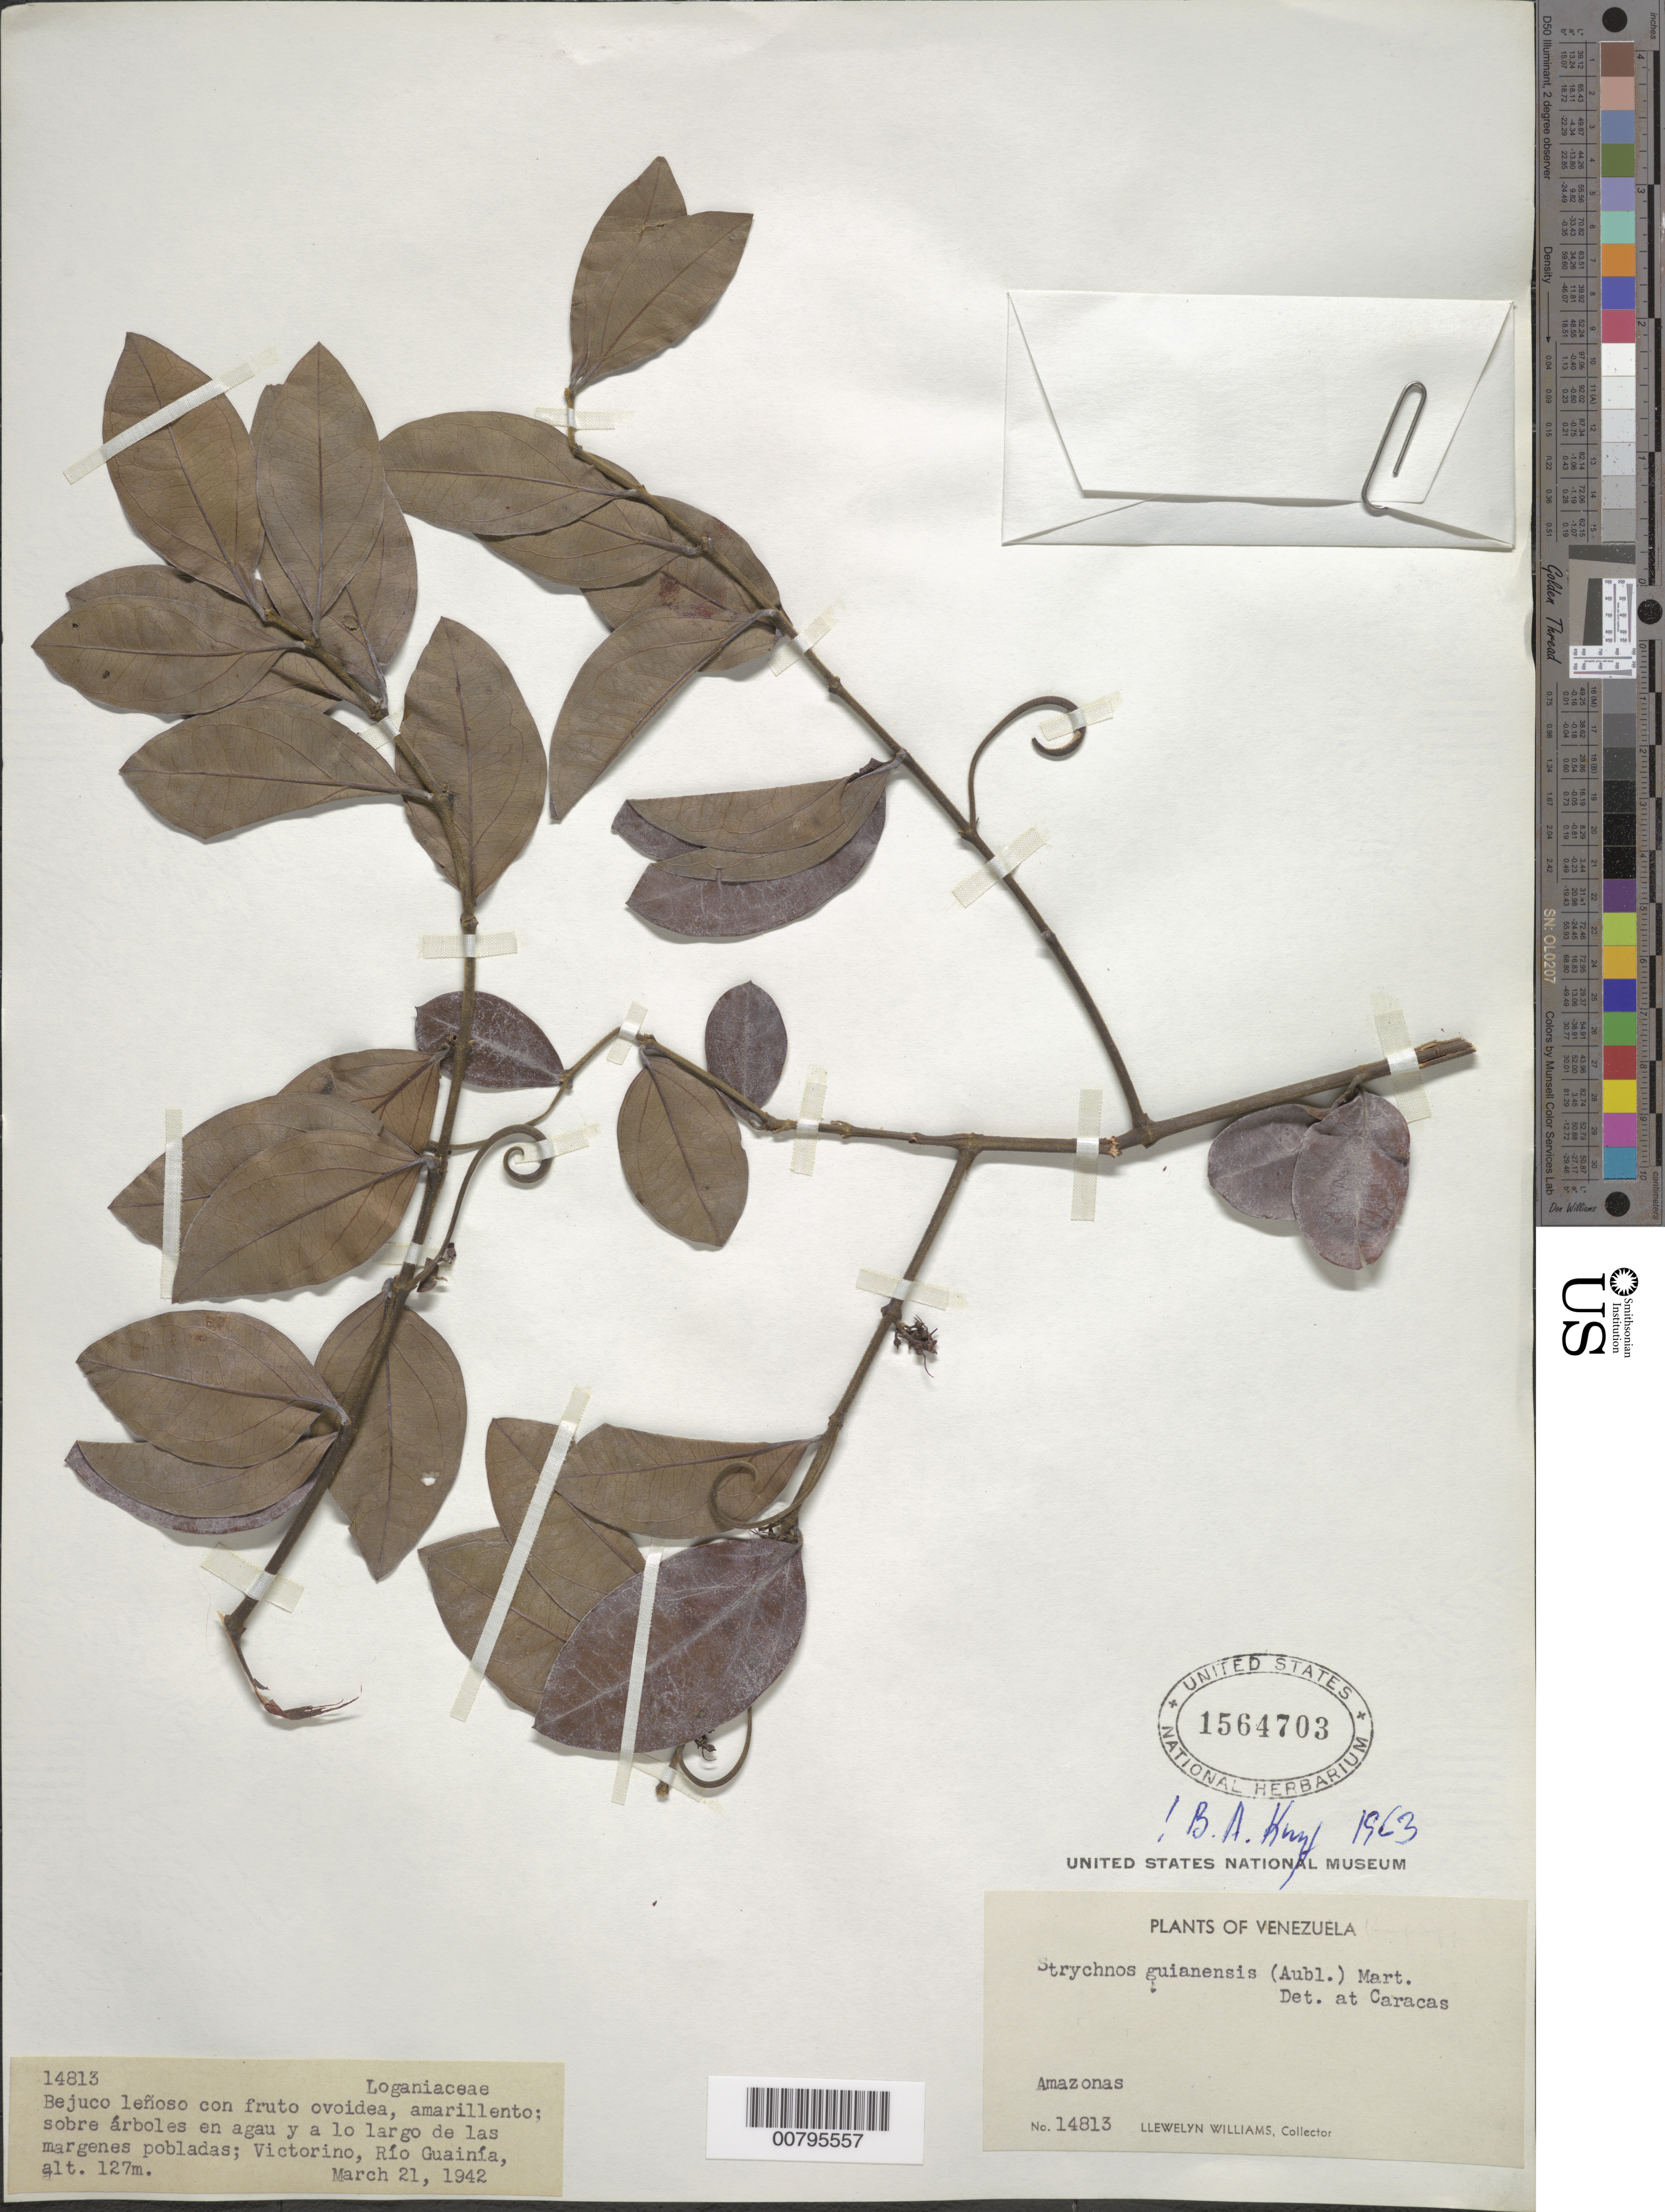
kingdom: Plantae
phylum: Tracheophyta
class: Magnoliopsida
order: Gentianales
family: Loganiaceae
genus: Strychnos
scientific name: Strychnos guianensis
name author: (Aubl.) Mart.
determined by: Krukoff, B. A.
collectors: Ll. Williams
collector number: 14813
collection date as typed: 21-Mar-42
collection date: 1942-03-21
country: Venezuela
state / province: Amazonas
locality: Victorino, Río Guainía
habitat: En el agua y an las margenes poblados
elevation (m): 127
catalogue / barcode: US 1564703